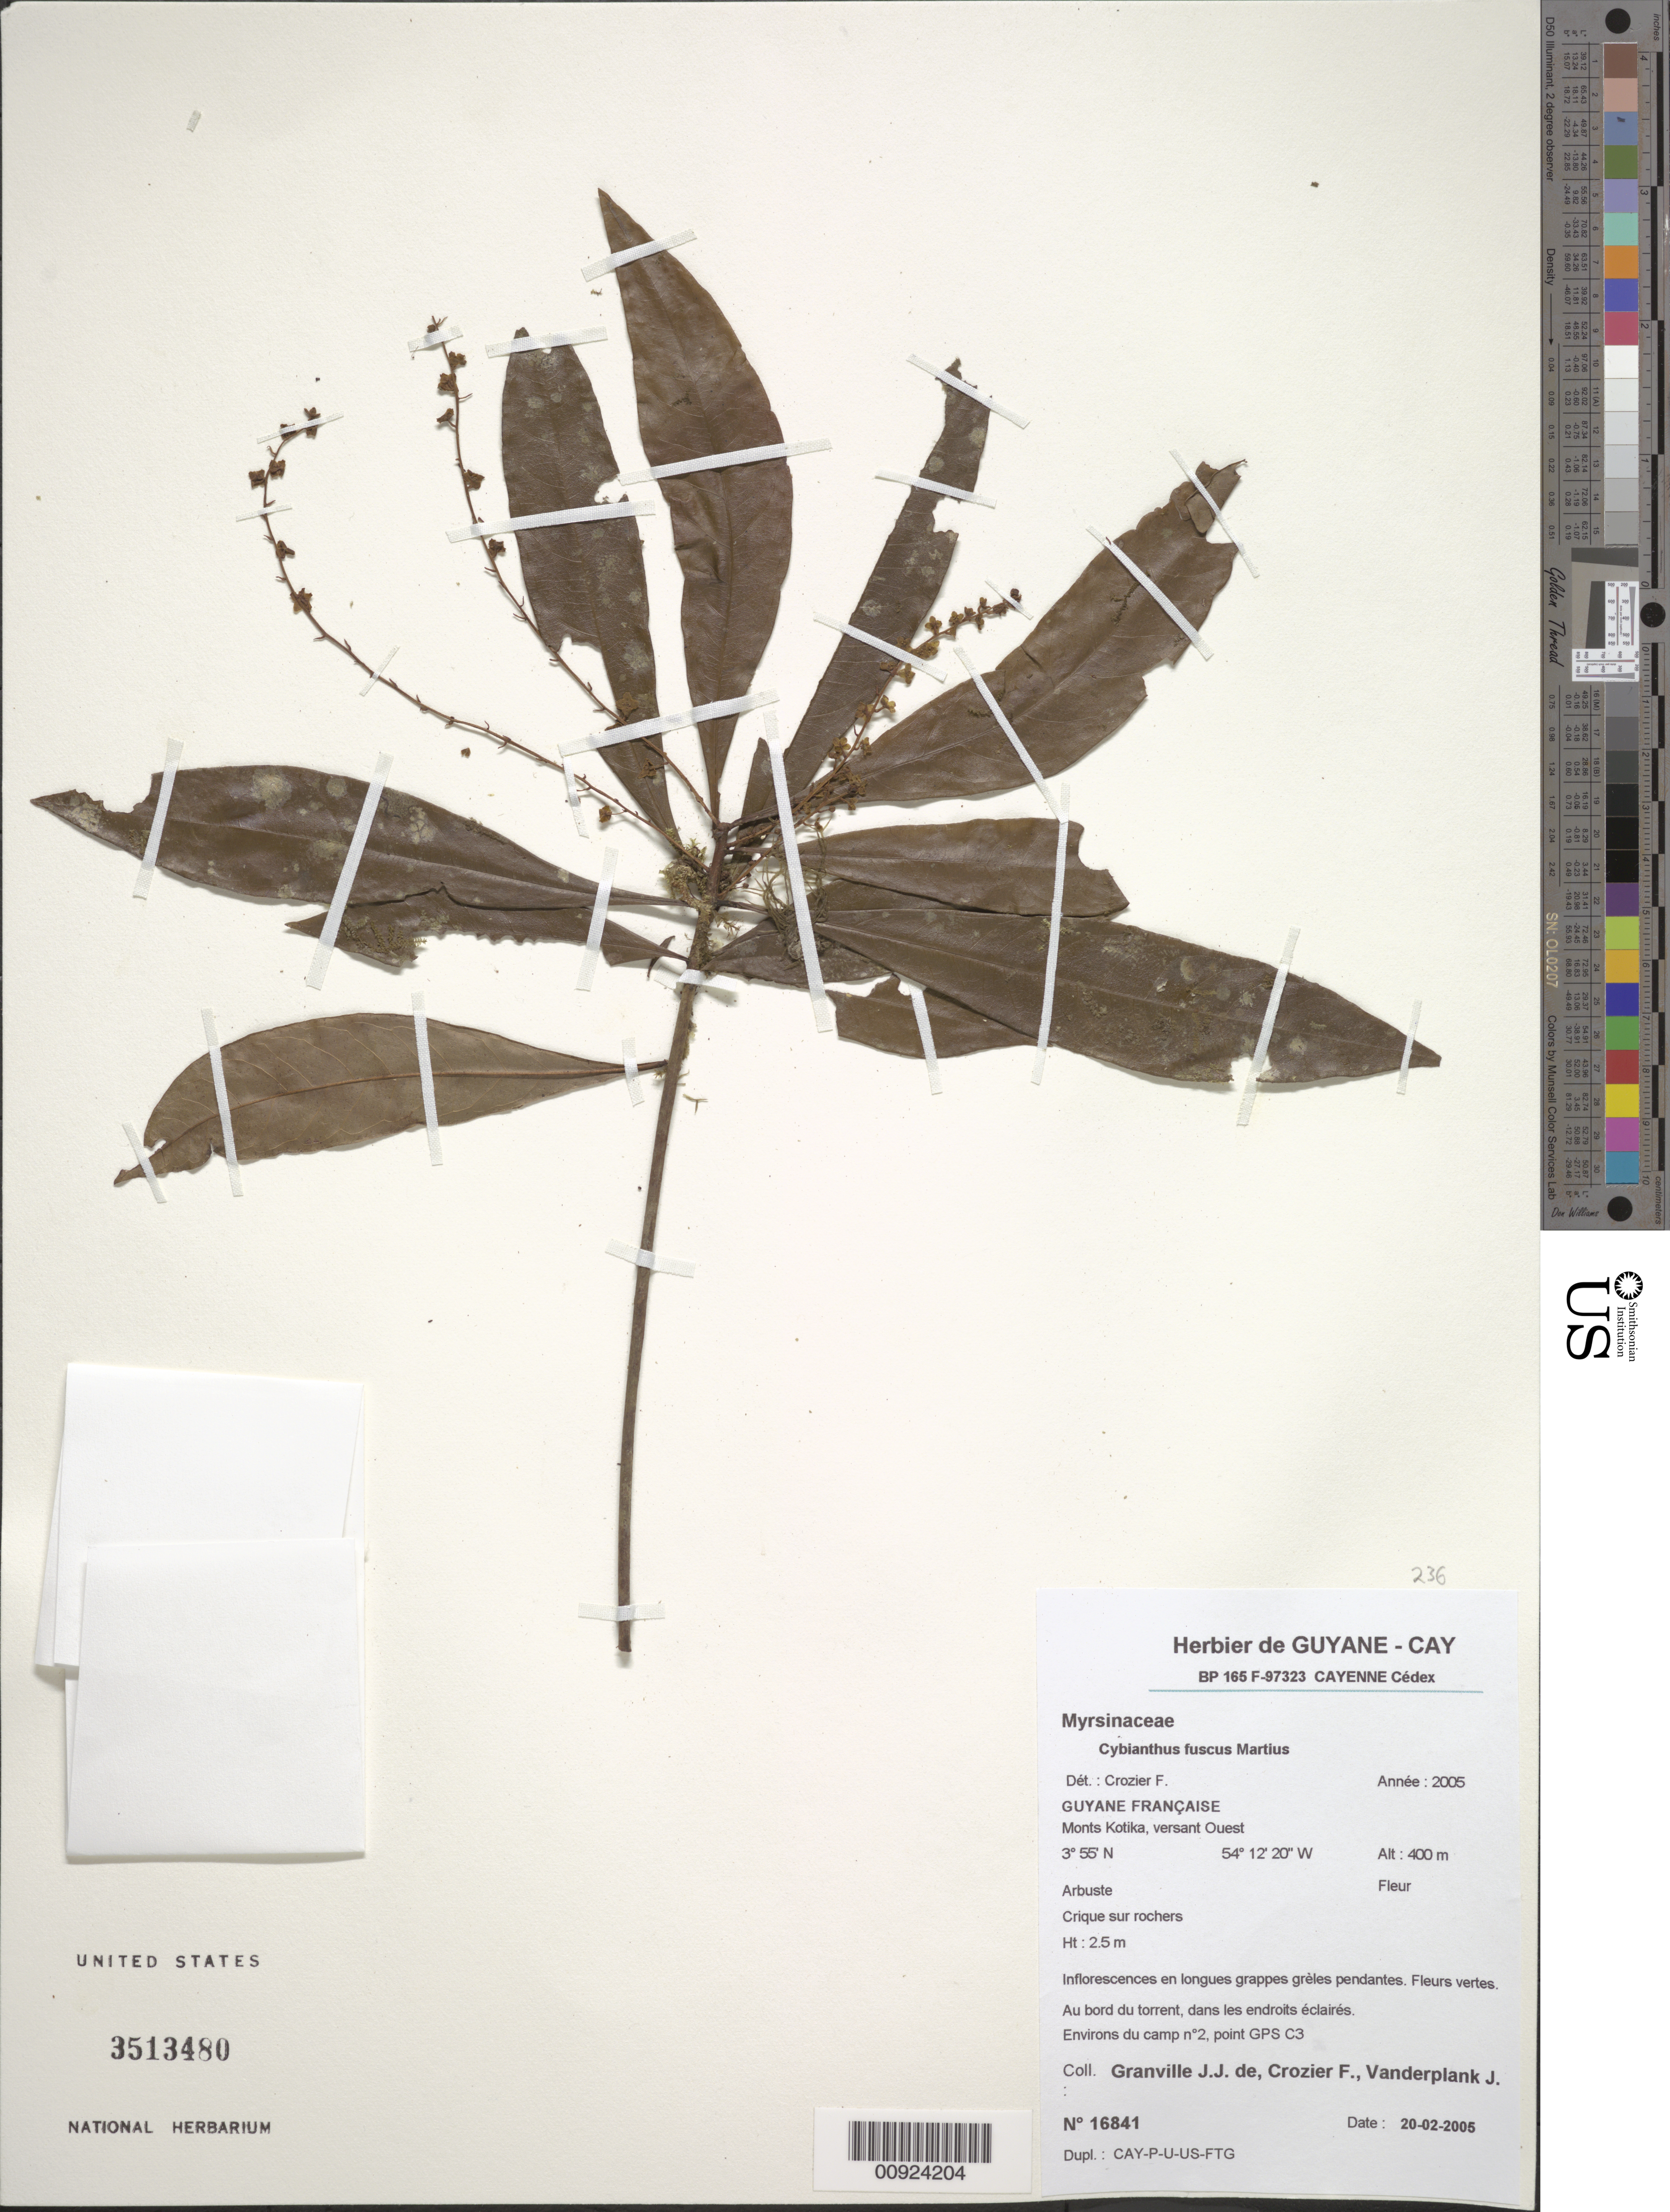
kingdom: Plantae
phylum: Tracheophyta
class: Magnoliopsida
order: Ericales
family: Primulaceae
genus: Cybianthus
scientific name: Cybianthus fuscus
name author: Mart.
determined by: Crozier, F.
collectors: J.-J. de Granville, F. Crozier & J. Vanderplank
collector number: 16841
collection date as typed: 20-Feb-05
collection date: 2005-02-20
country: French Guiana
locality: Monts Kotika, versant Ouest, environs du camp nº2, point GPS C3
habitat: Crique sur rochers; au borde du torrent, dans les endroits eclaires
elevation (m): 400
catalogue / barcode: US 3513480